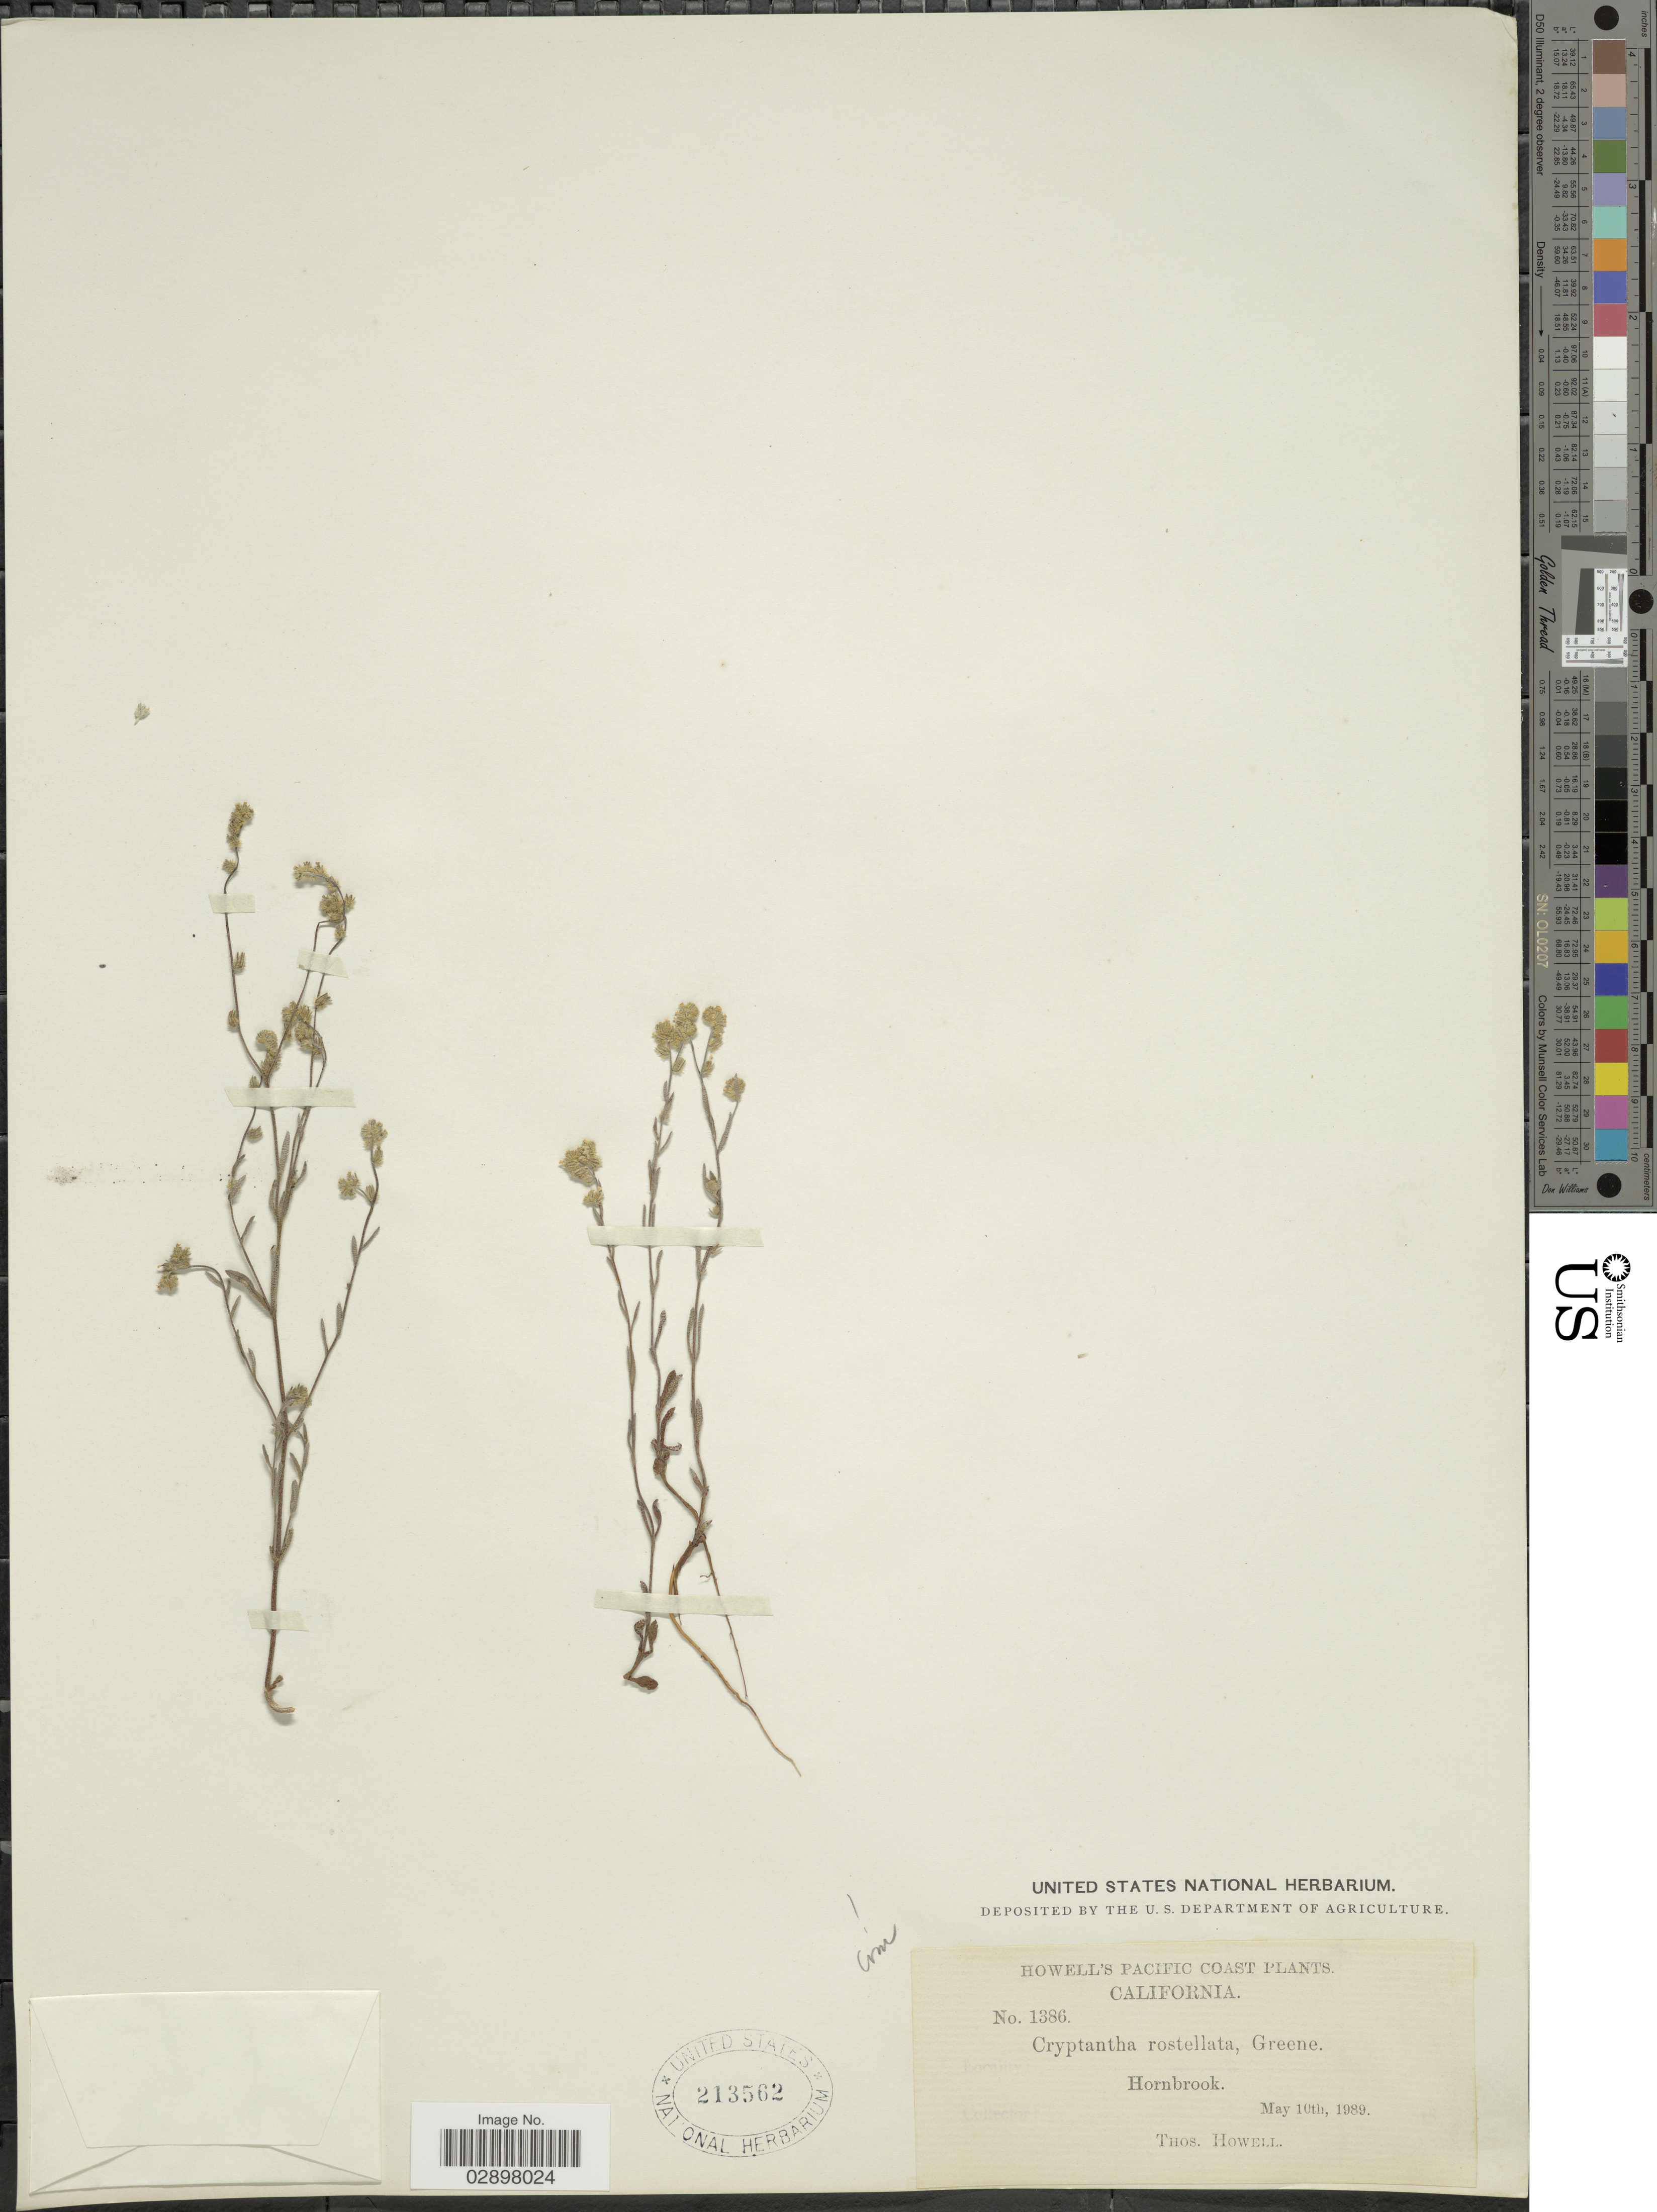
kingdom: Plantae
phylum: Tracheophyta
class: Magnoliopsida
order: Boraginales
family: Boraginaceae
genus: Cryptantha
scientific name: Cryptantha rostellata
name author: (S.W. Greene) S.W. Greene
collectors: T. Howell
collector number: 1386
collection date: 1989-05-10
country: United States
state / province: California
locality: Hornbrook.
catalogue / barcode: US 213562